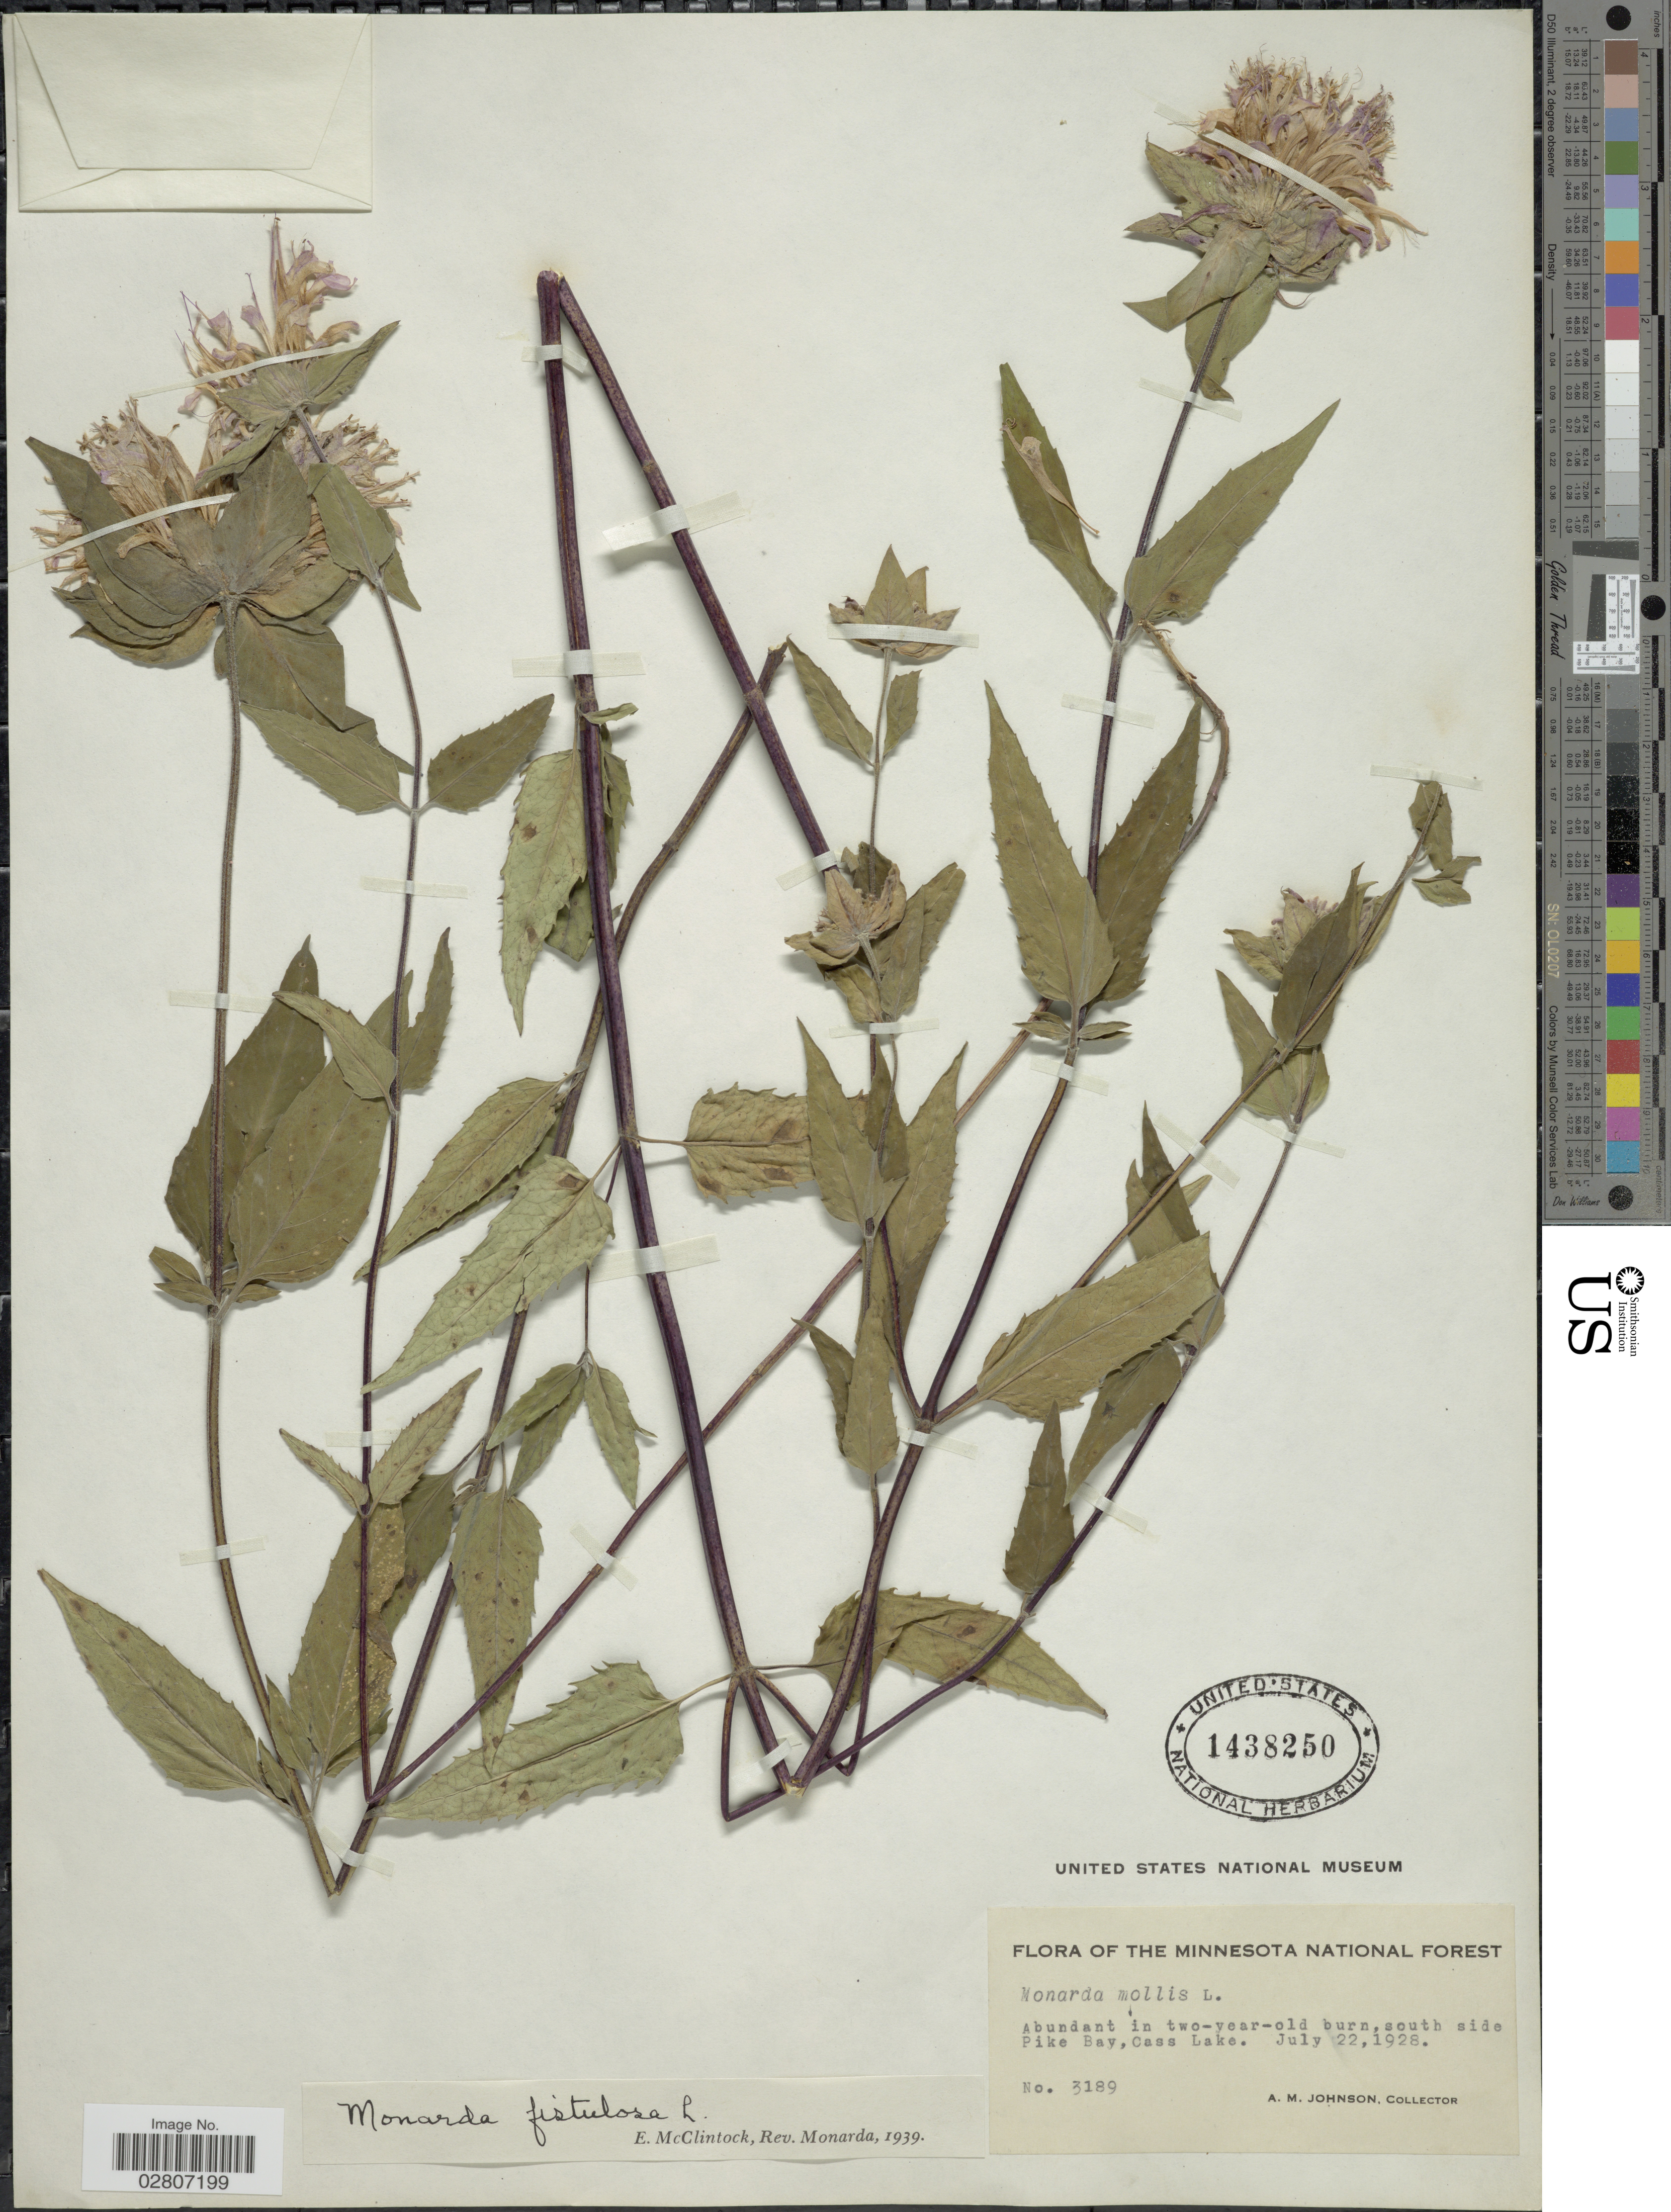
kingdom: Plantae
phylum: Tracheophyta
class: Magnoliopsida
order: Lamiales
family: Lamiaceae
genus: Monarda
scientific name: Monarda fistulosa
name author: L.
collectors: A. M. Johnson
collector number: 3189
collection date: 1928-07-22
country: United States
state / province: Minnesota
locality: Minnesota National Forest. Abundant in two-year-old burn, south side Pike Bay, Cass Lake.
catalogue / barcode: US 1438250